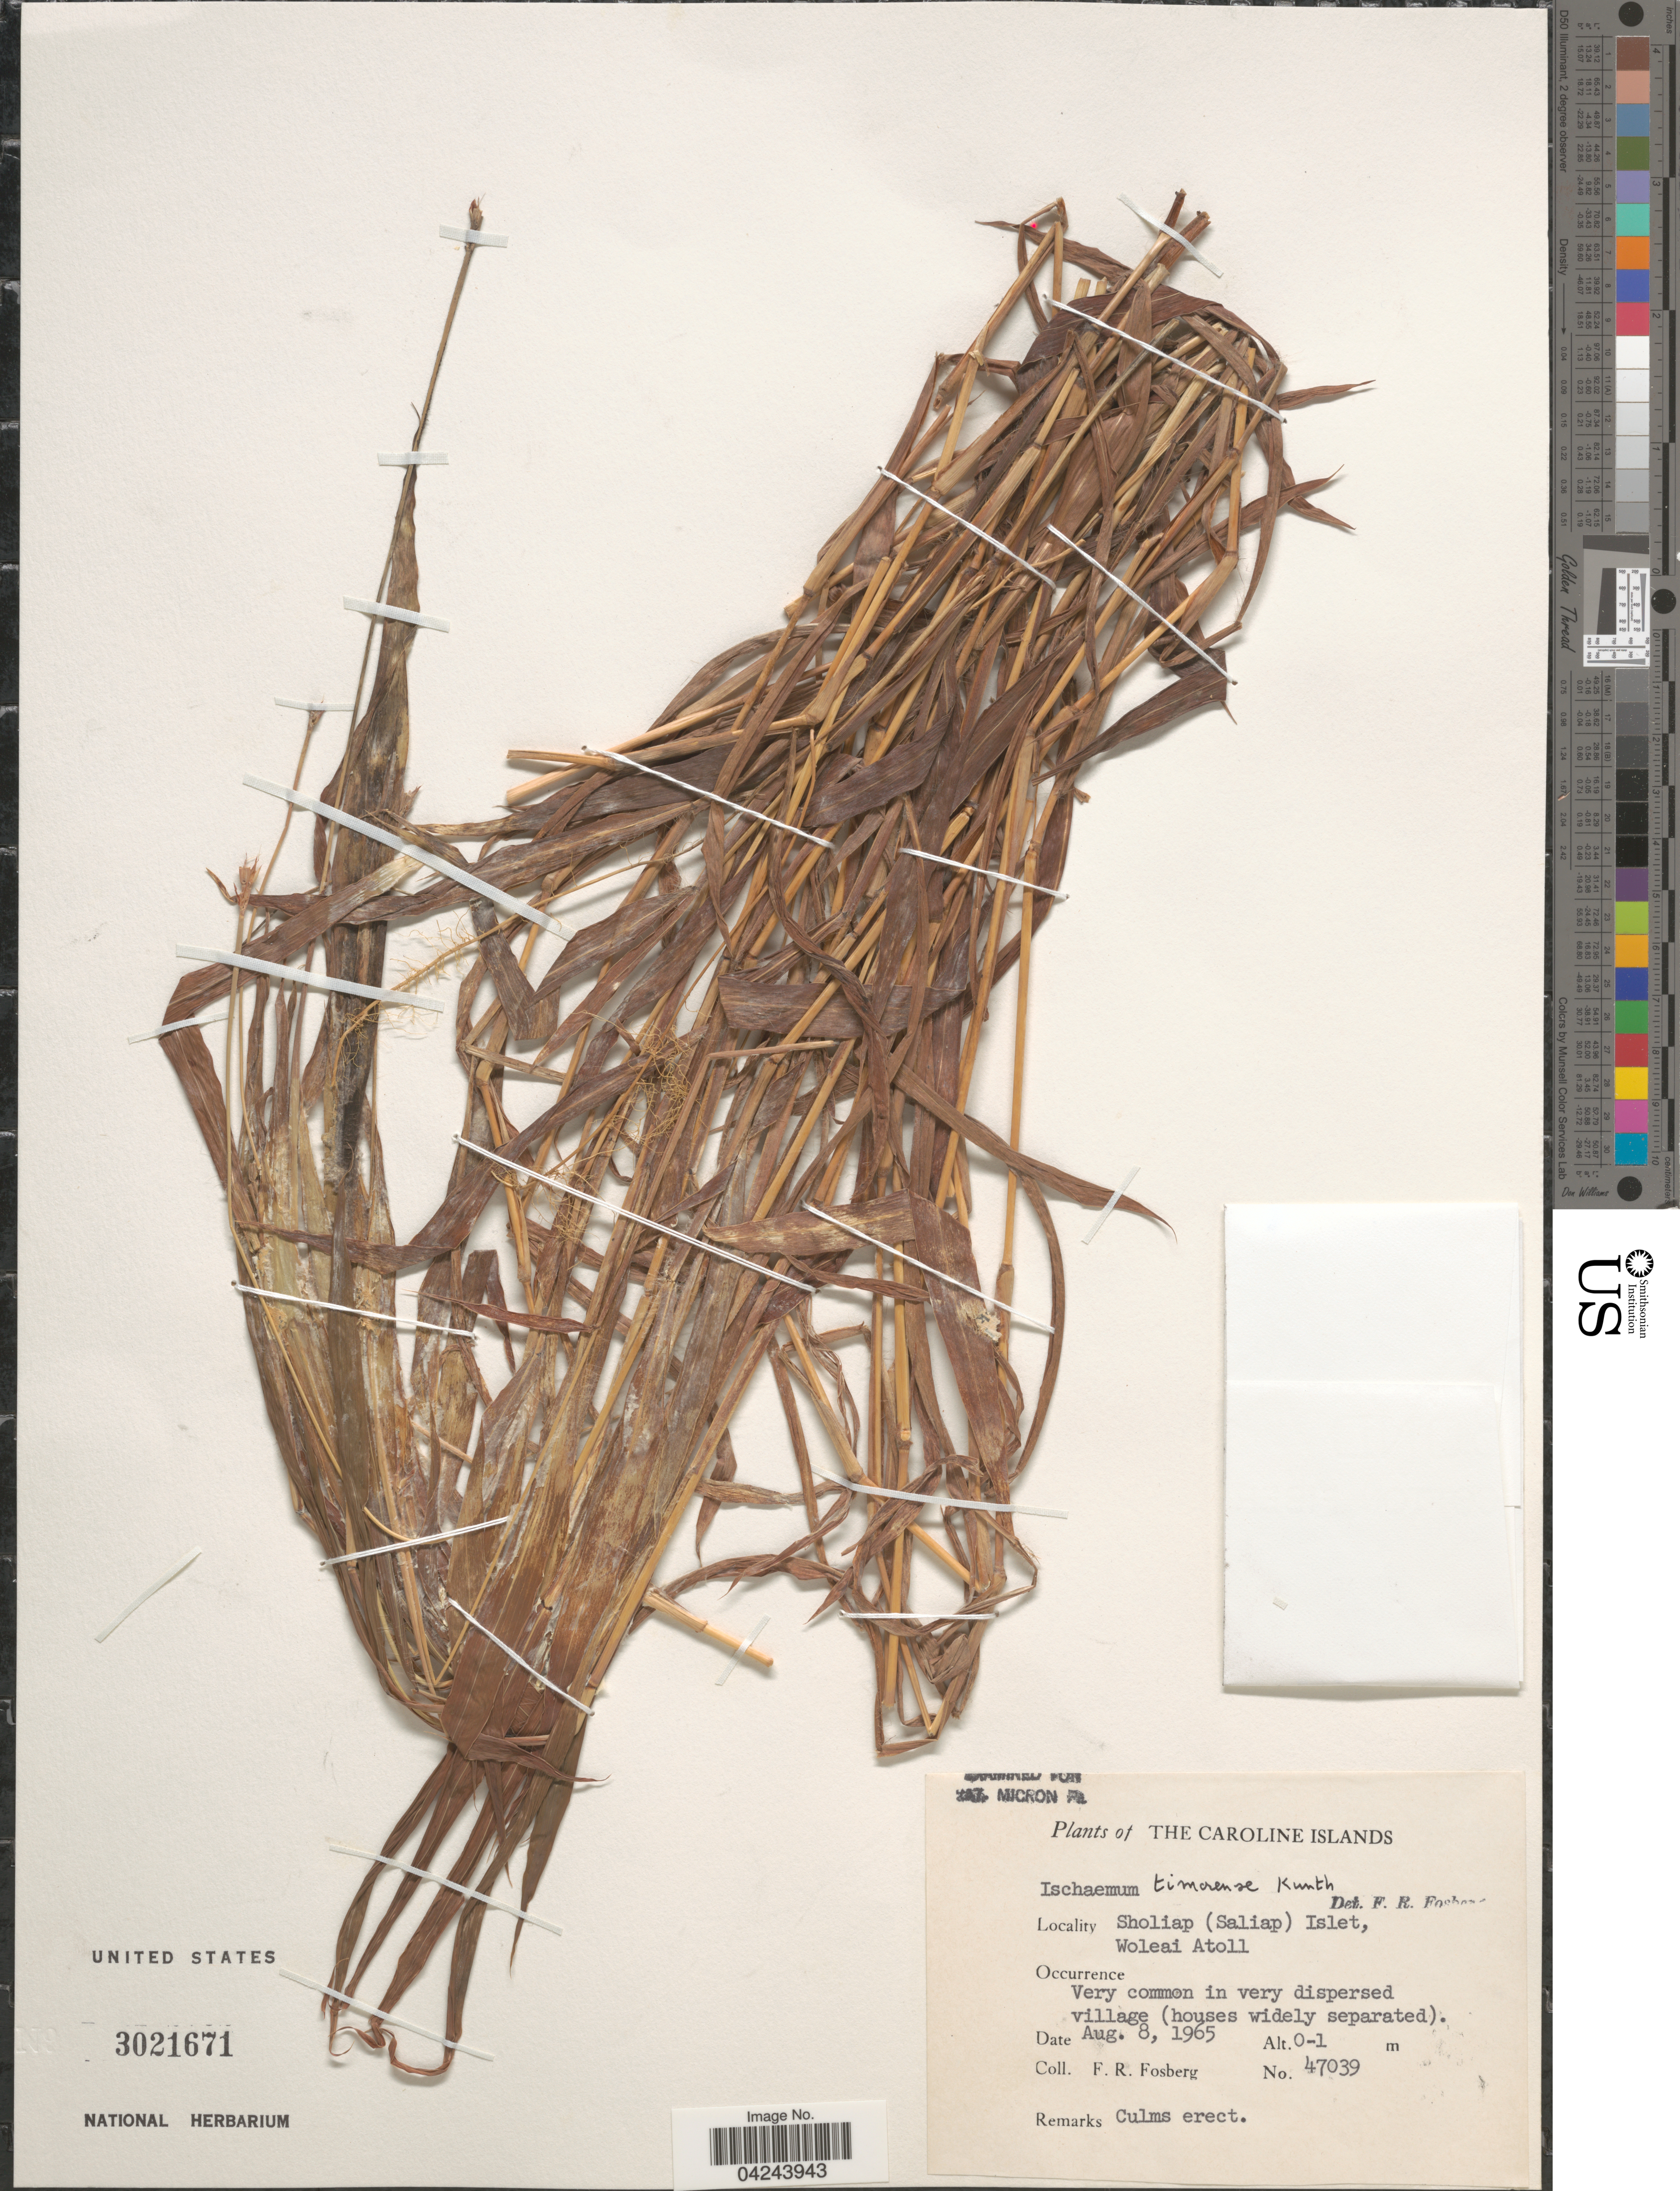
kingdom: Plantae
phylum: Tracheophyta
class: Liliopsida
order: Poales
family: Poaceae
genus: Ischaemum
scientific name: Ischaemum timorense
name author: Kunth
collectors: F. R. Fosberg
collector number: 47039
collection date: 1965-08-08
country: Micronesia, Federated States of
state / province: Yap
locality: The Caroline Islands. Sholiap (Saliap) Islet, Woleai Atoll.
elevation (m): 0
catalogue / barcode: US 3021671